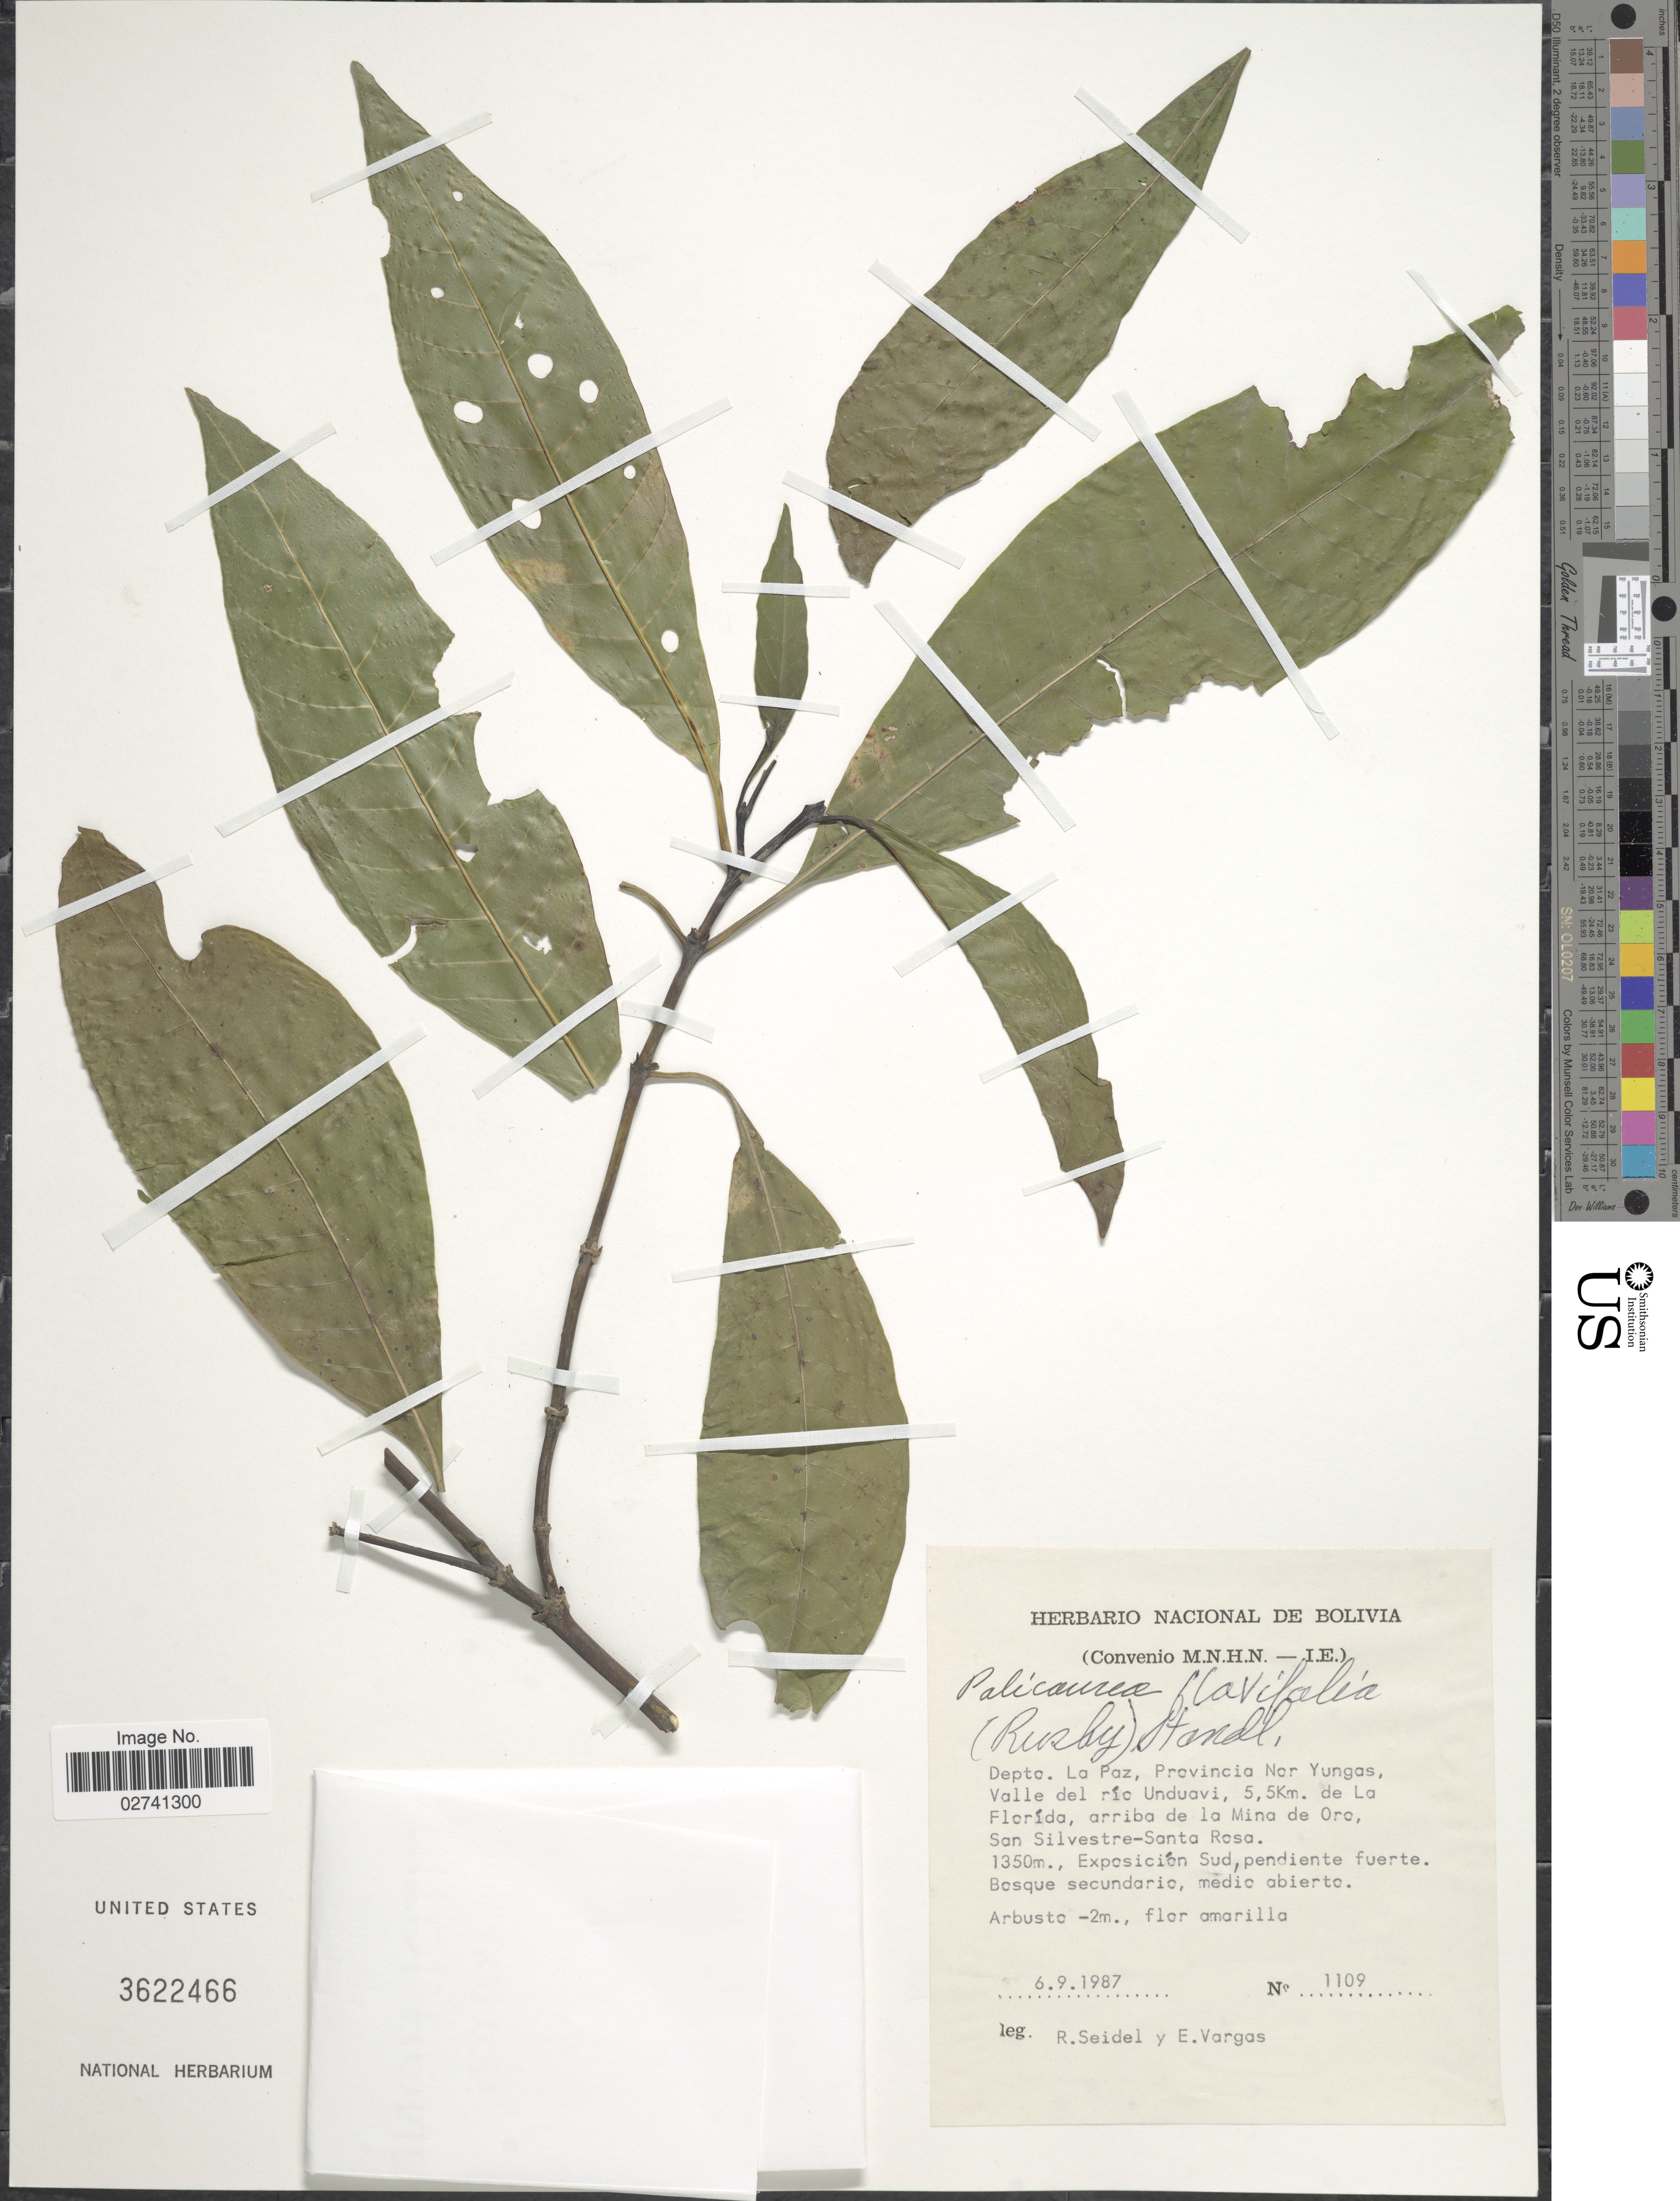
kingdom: Plantae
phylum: Tracheophyta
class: Magnoliopsida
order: Gentianales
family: Rubiaceae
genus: Palicourea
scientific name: Palicourea flavifolia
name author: (Rusby) Standl.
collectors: R. Seidel & E. Vargas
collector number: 1109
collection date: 1987-09-06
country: Bolivia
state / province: La Paz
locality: Provincia Nor Yungas, Valle del rio Unduavi, 5,5Km. de La Florida, arriba de la Mina de Oro, San Silvestre-Santa Rosa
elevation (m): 1350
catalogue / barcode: US 3622466